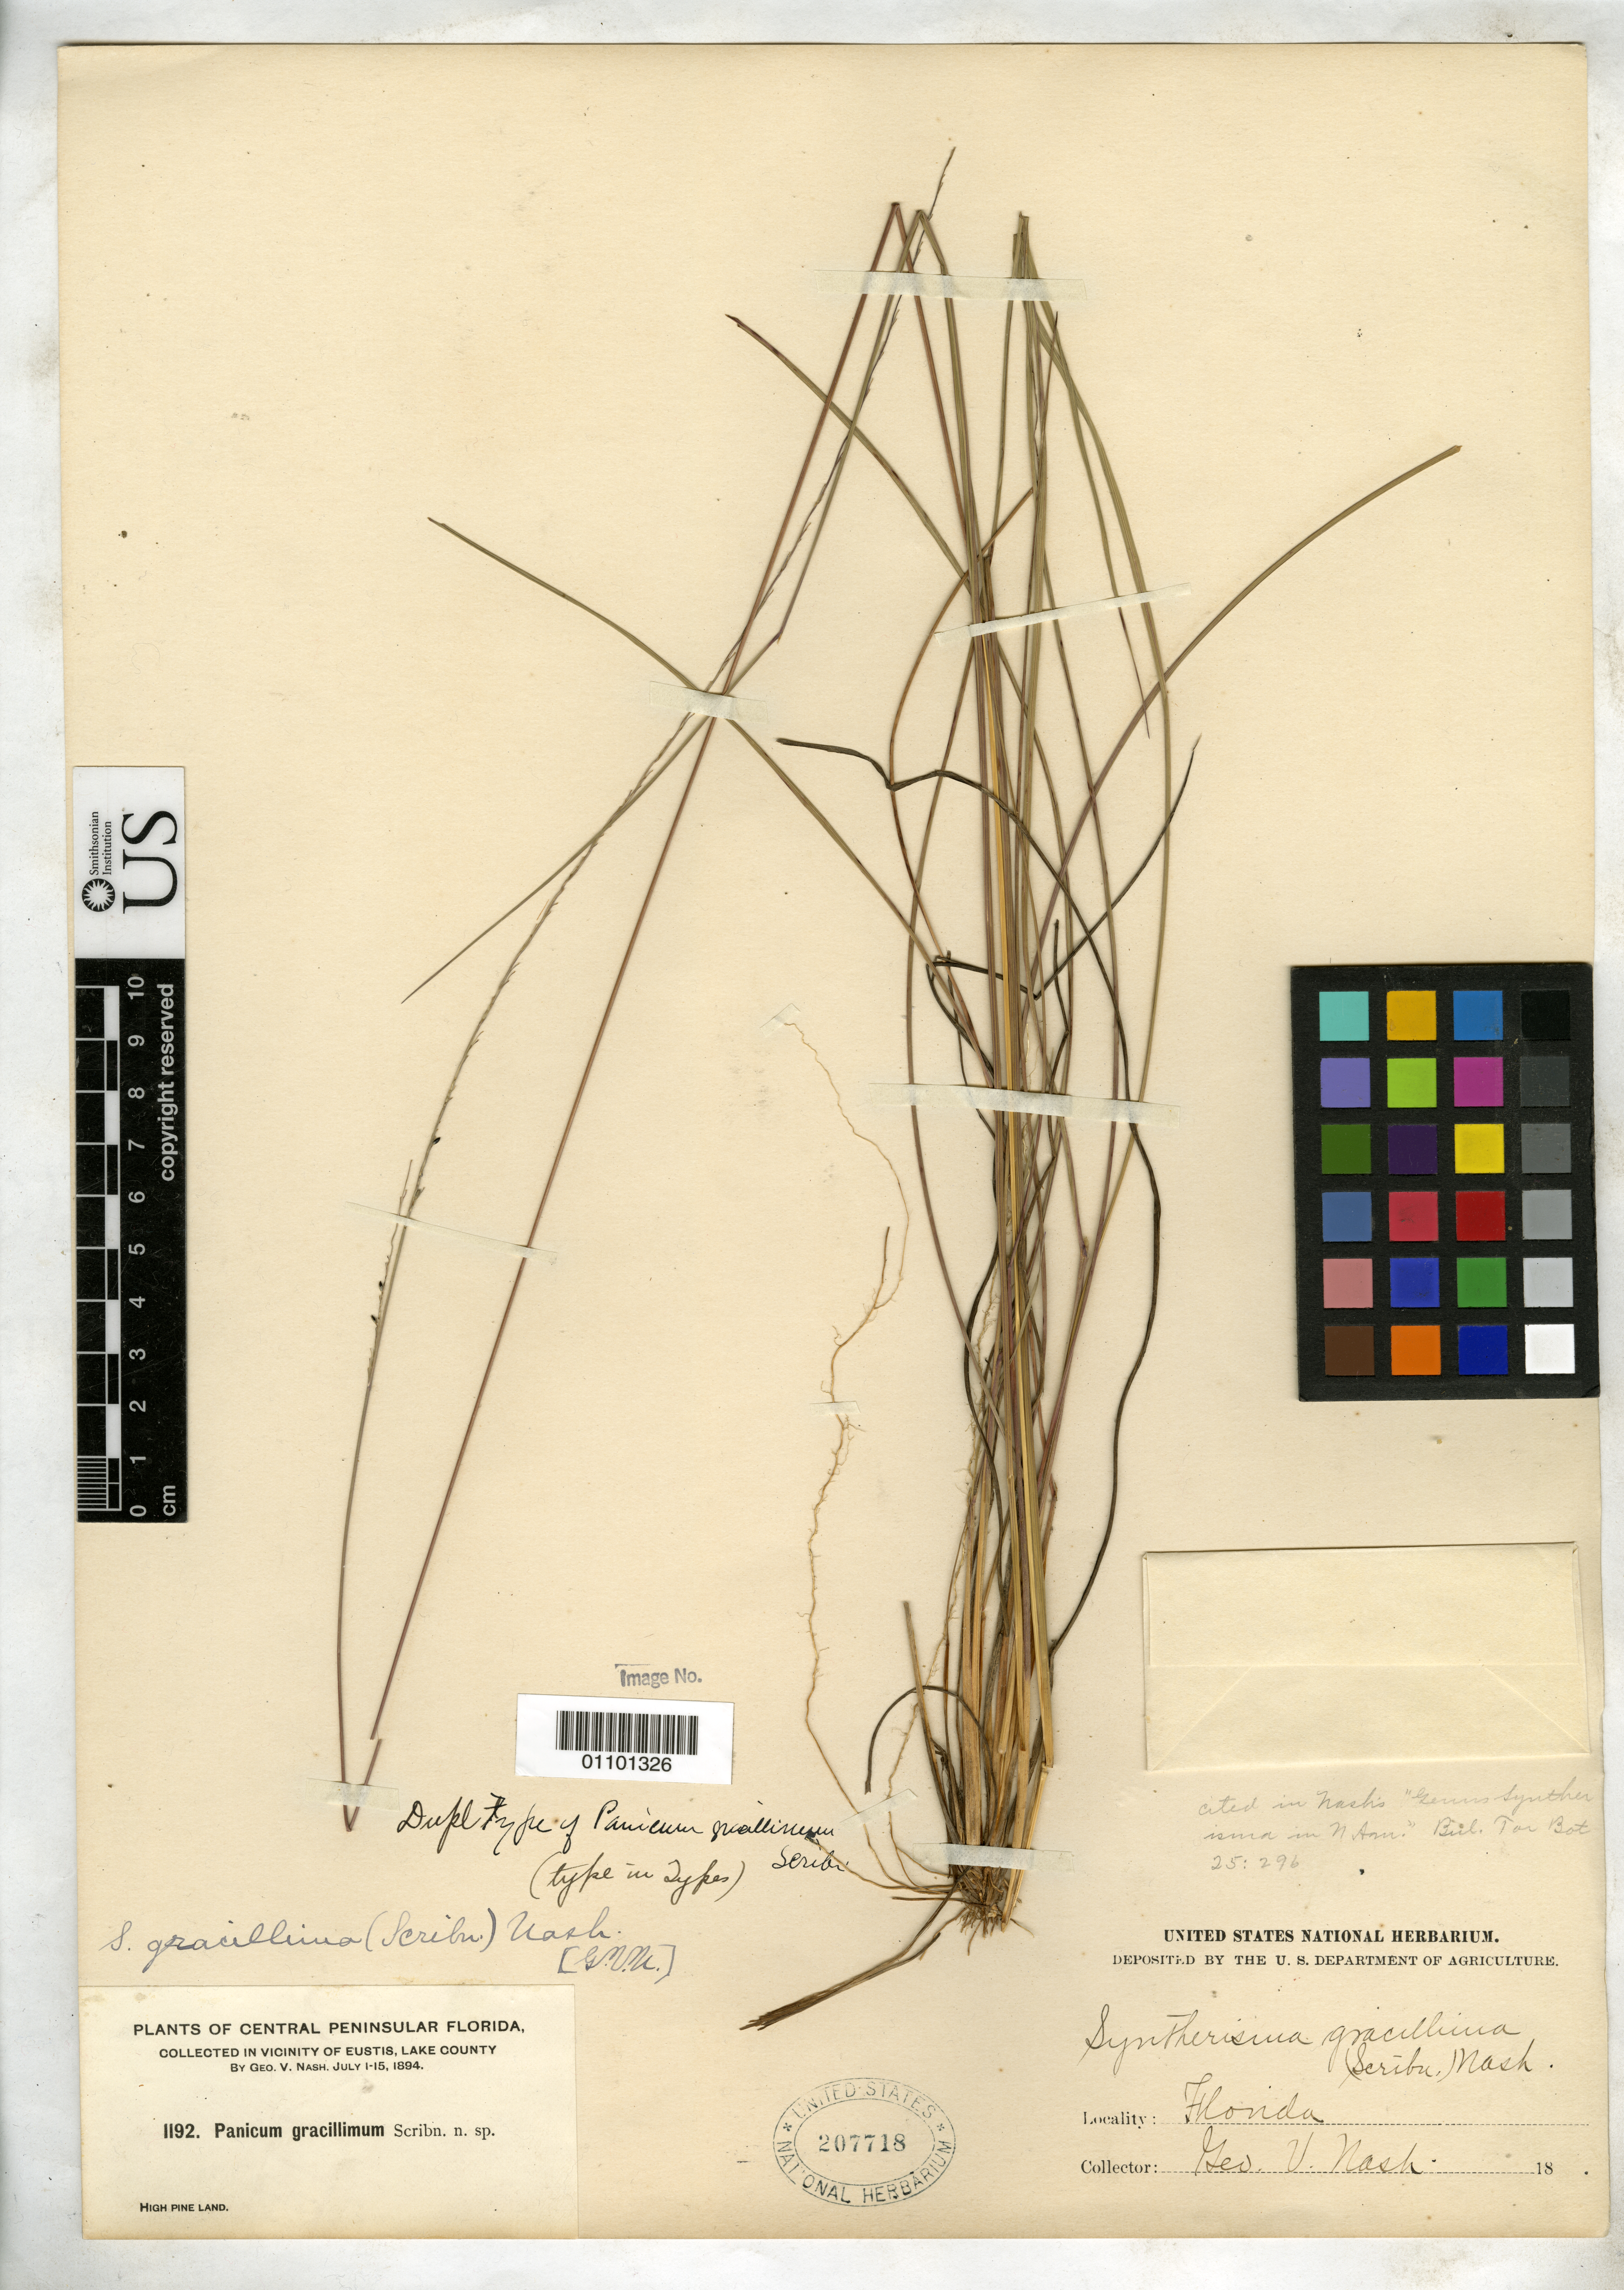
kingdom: Plantae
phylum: Tracheophyta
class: Liliopsida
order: Poales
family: Poaceae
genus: Panicum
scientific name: Panicum gracillimum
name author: Scribn.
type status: Isotype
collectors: G. V. Nash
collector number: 1192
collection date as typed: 01 Jul 1894 to 15 Jul 1894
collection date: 1894-07-01/1894-07-15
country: United States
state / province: Florida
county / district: Lake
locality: Near Eustis.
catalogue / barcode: US 207718